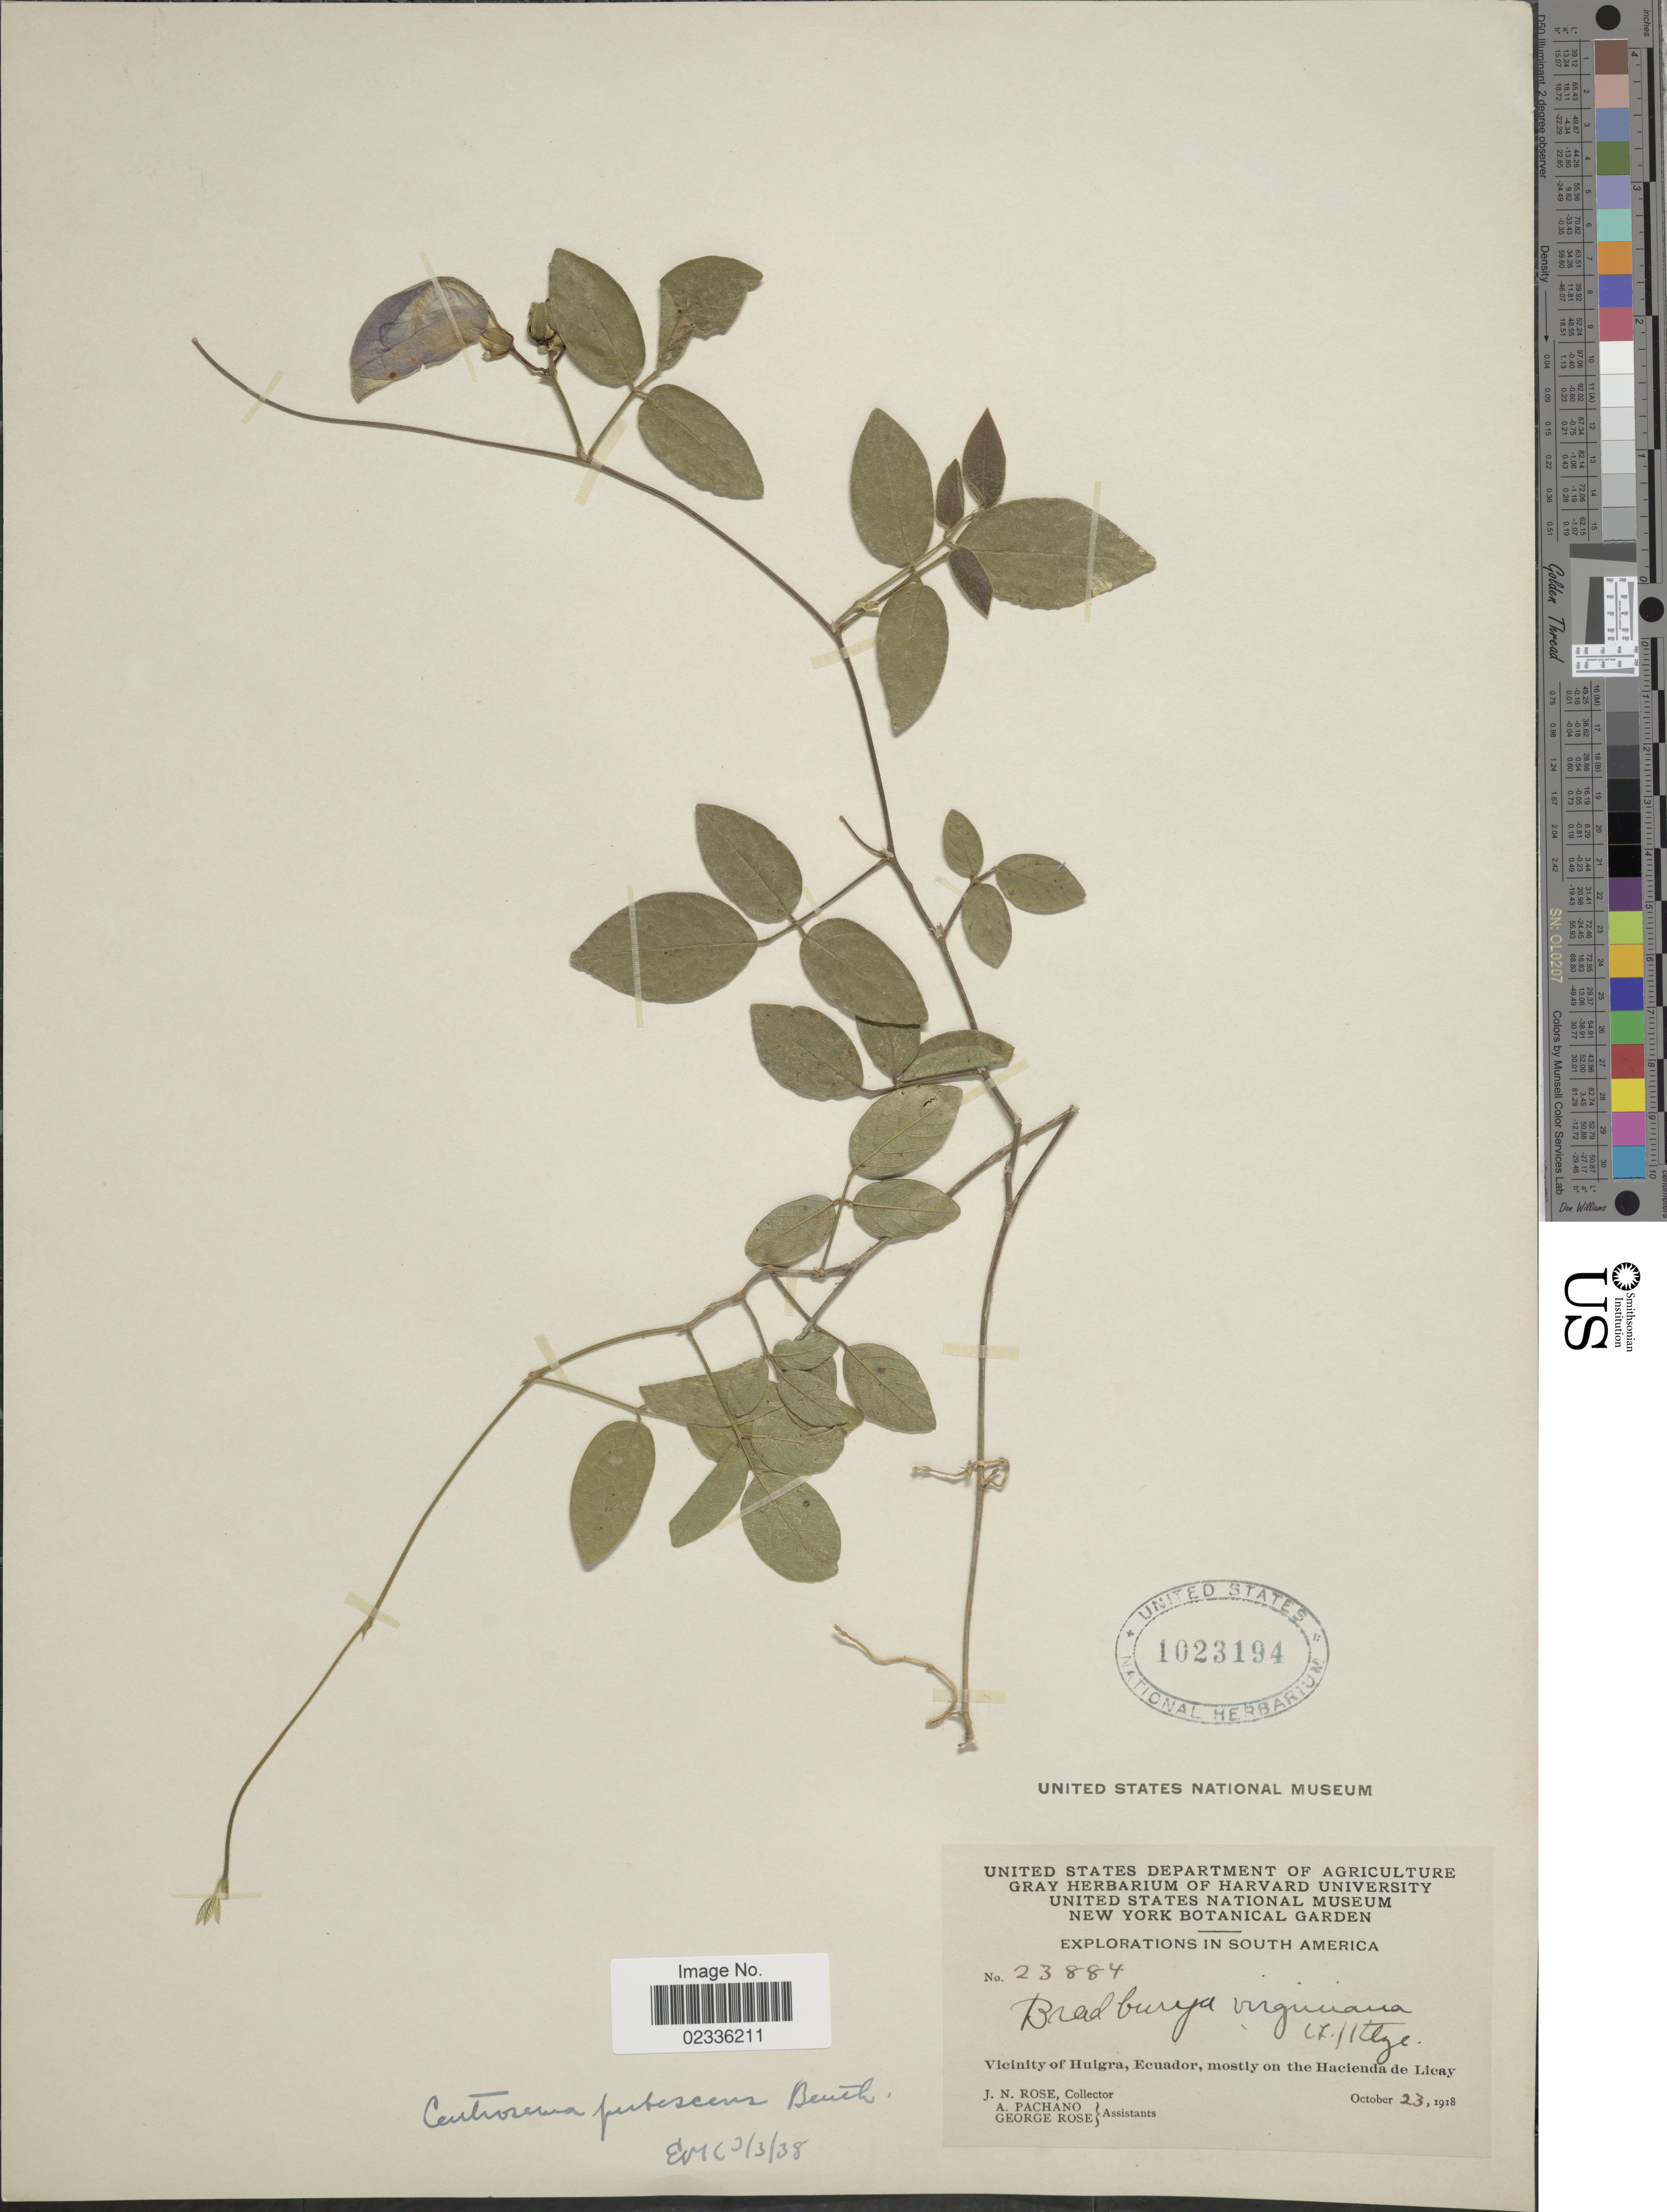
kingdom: Plantae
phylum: Tracheophyta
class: Magnoliopsida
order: Fabales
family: Fabaceae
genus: Centrosema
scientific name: Centrosema pubescens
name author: Benth.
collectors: J. N. Rose, A. Pachano & G. Rose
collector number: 23884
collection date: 1918-10-23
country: Ecuador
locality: Vicinity of Huigra, Ecuador, mostly on the Hacienda de Licay,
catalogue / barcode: US 1023194